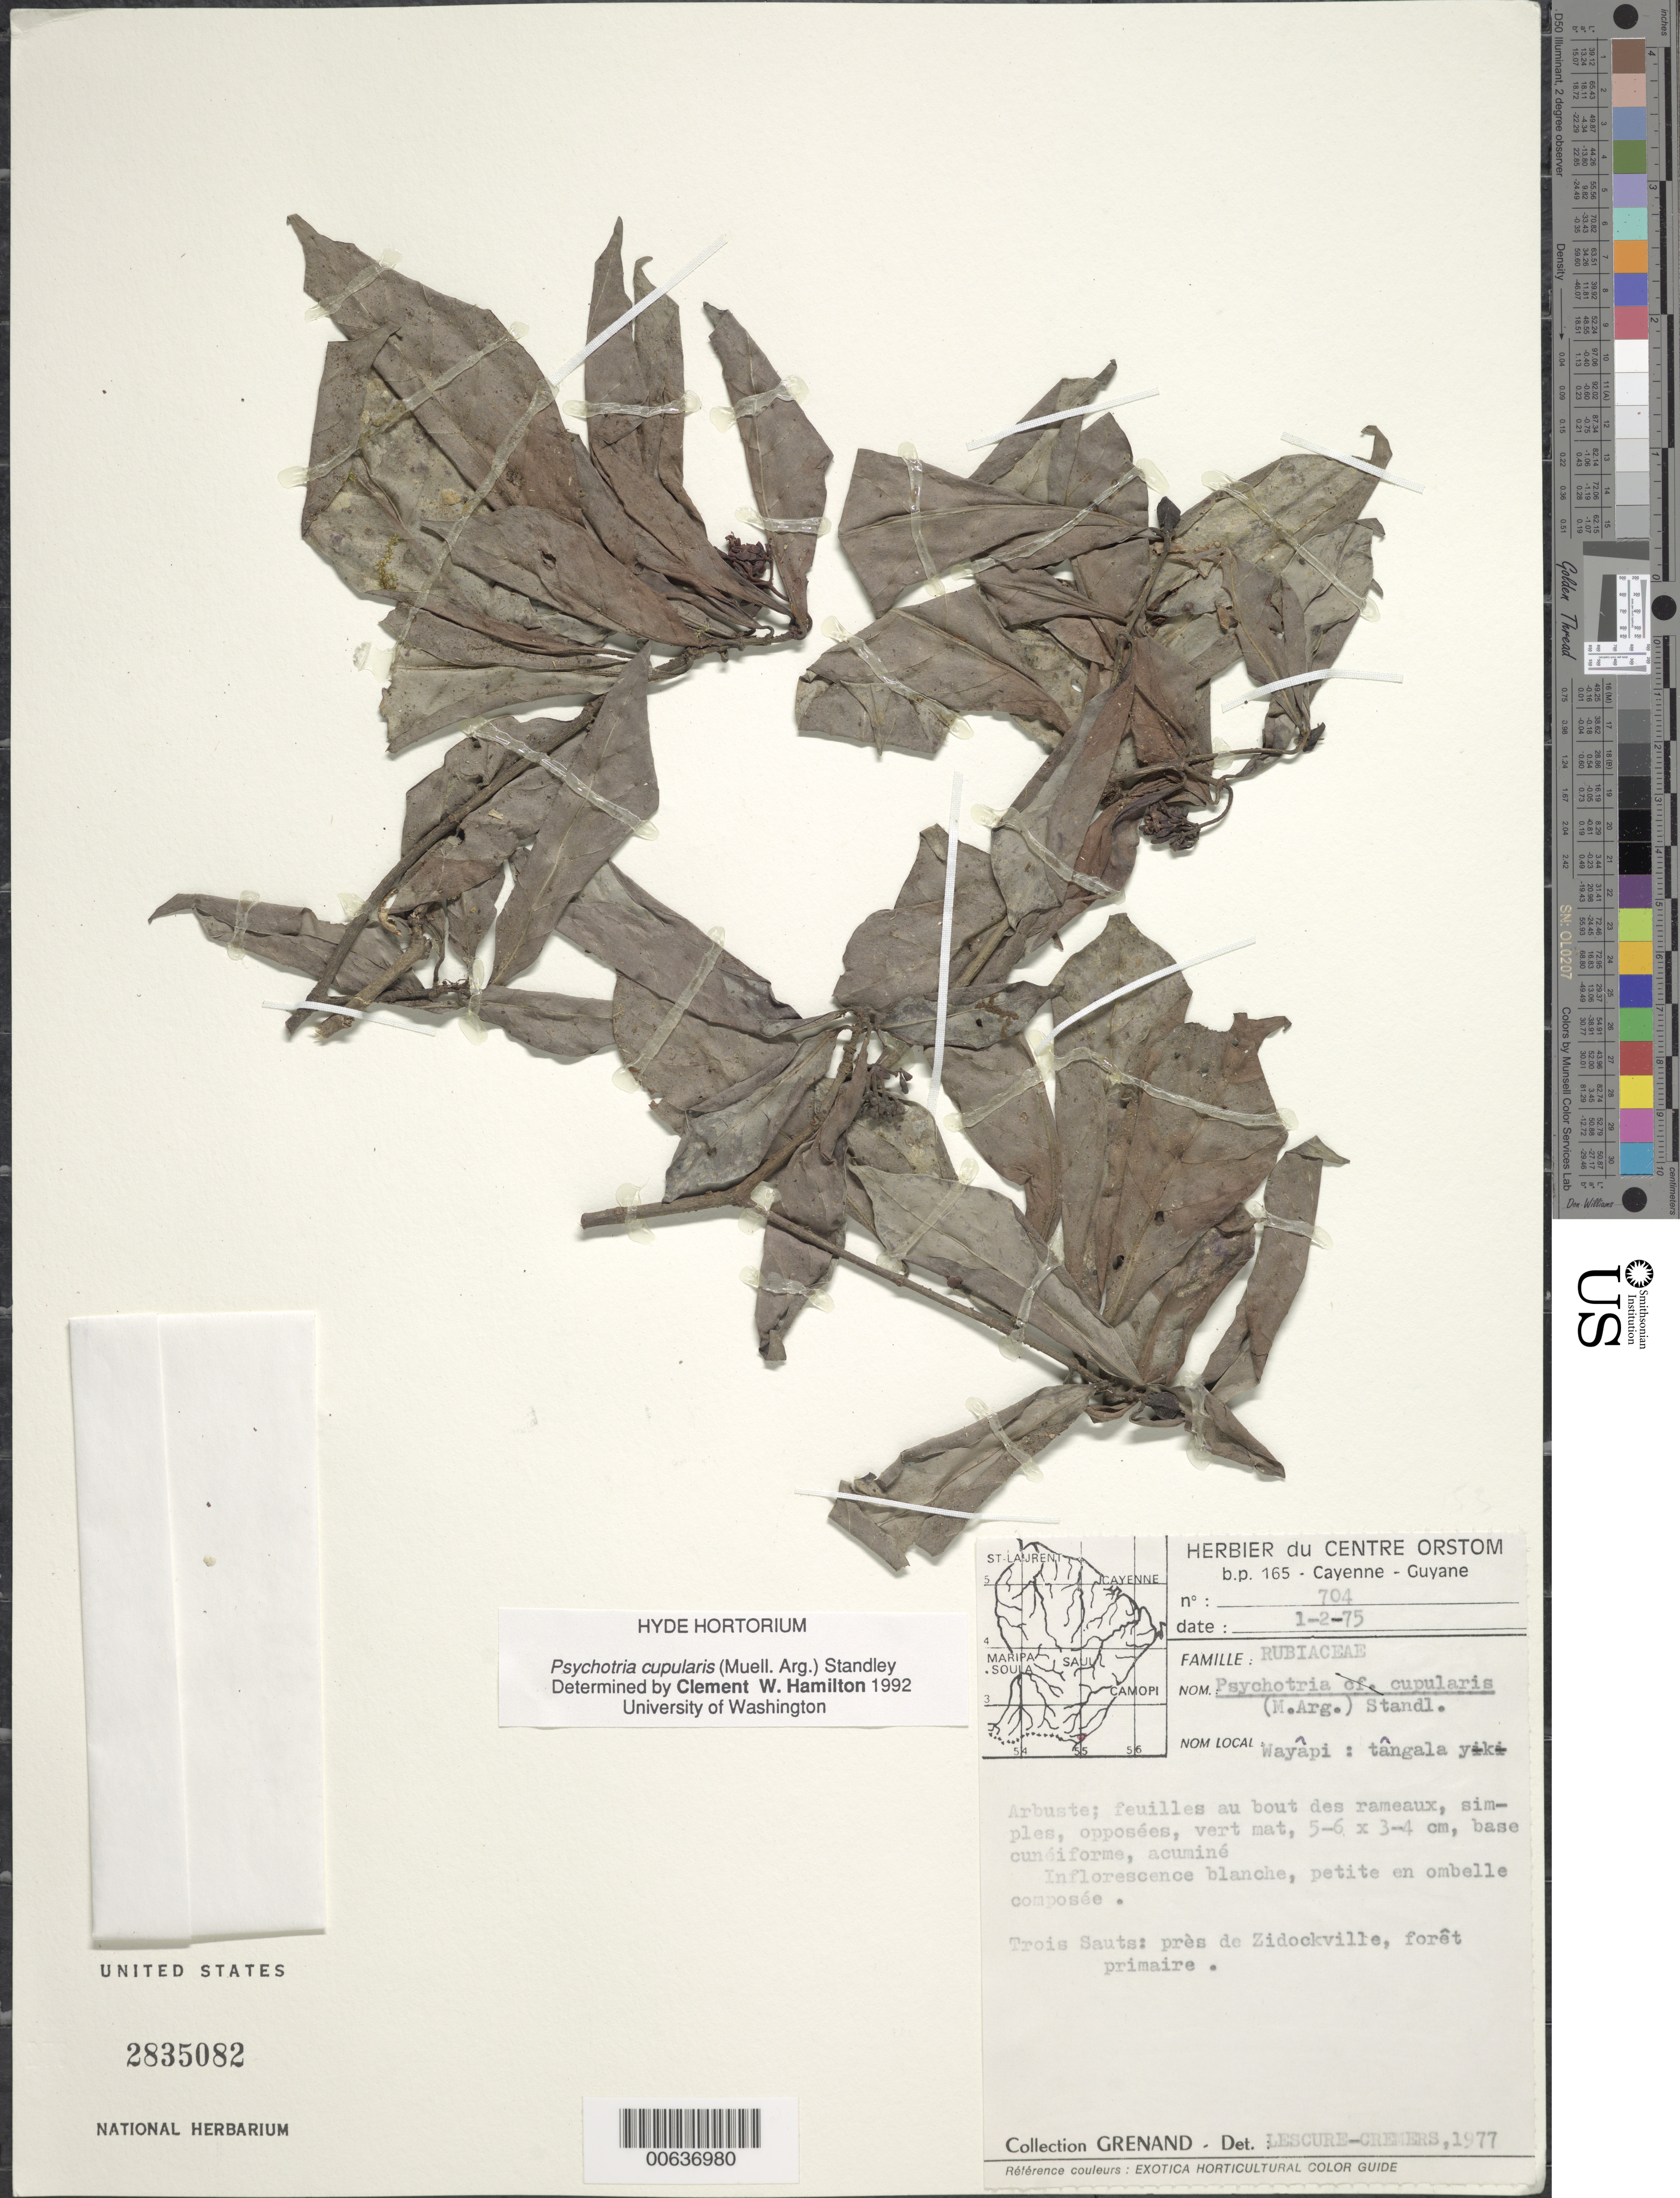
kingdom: Plantae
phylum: Tracheophyta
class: Magnoliopsida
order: Gentianales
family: Rubiaceae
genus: Psychotria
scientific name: Psychotria cupularis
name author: (Müll. Arg.) Standl.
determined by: Clement, C. W.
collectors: P. Grenand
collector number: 704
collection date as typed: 1-Feb-75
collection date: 1975-02-01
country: French Guiana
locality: Trois Sauts (Haut Oyapock), Zidockville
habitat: Primary forest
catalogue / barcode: US 2835082